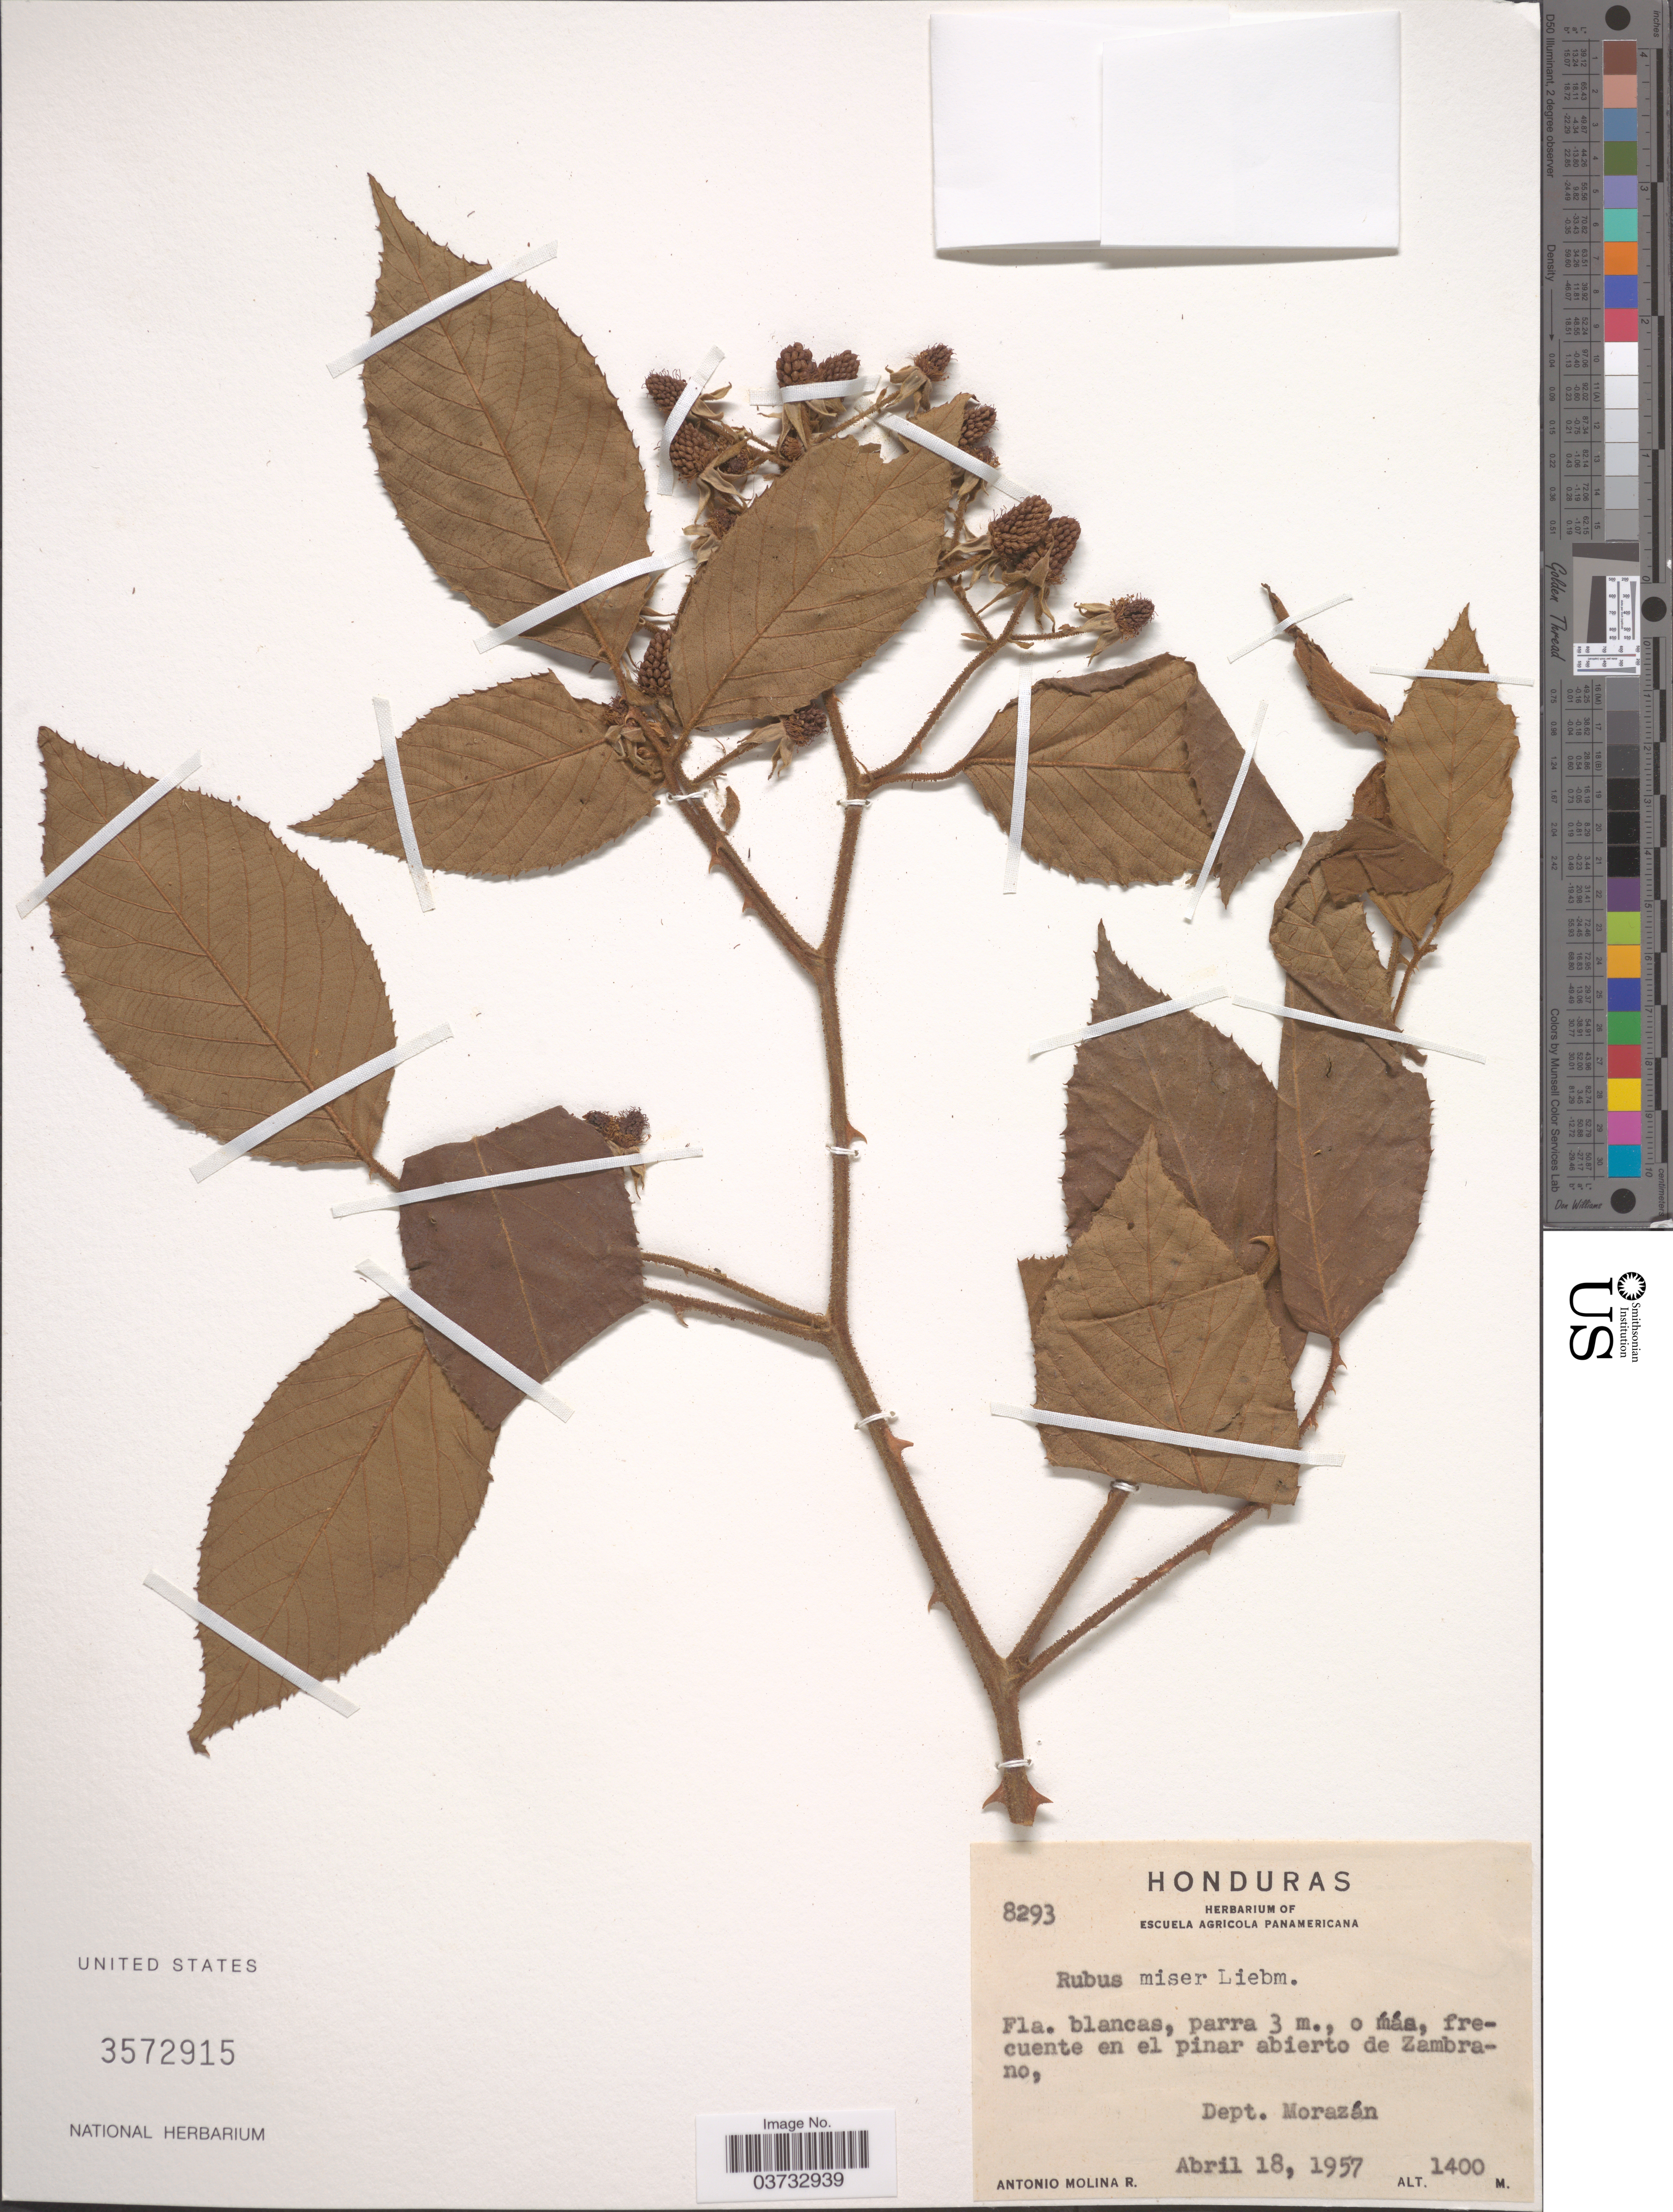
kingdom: Plantae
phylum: Tracheophyta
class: Magnoliopsida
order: Rosales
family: Rosaceae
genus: Rubus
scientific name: Rubus miser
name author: Liebm.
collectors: A. Molina R.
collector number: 8293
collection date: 1957-04-18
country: Honduras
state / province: Fco. Morazán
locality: Frecuente en el pinar abierto de Zambrano, Dept. Morazán.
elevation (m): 1400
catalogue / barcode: US 3572915